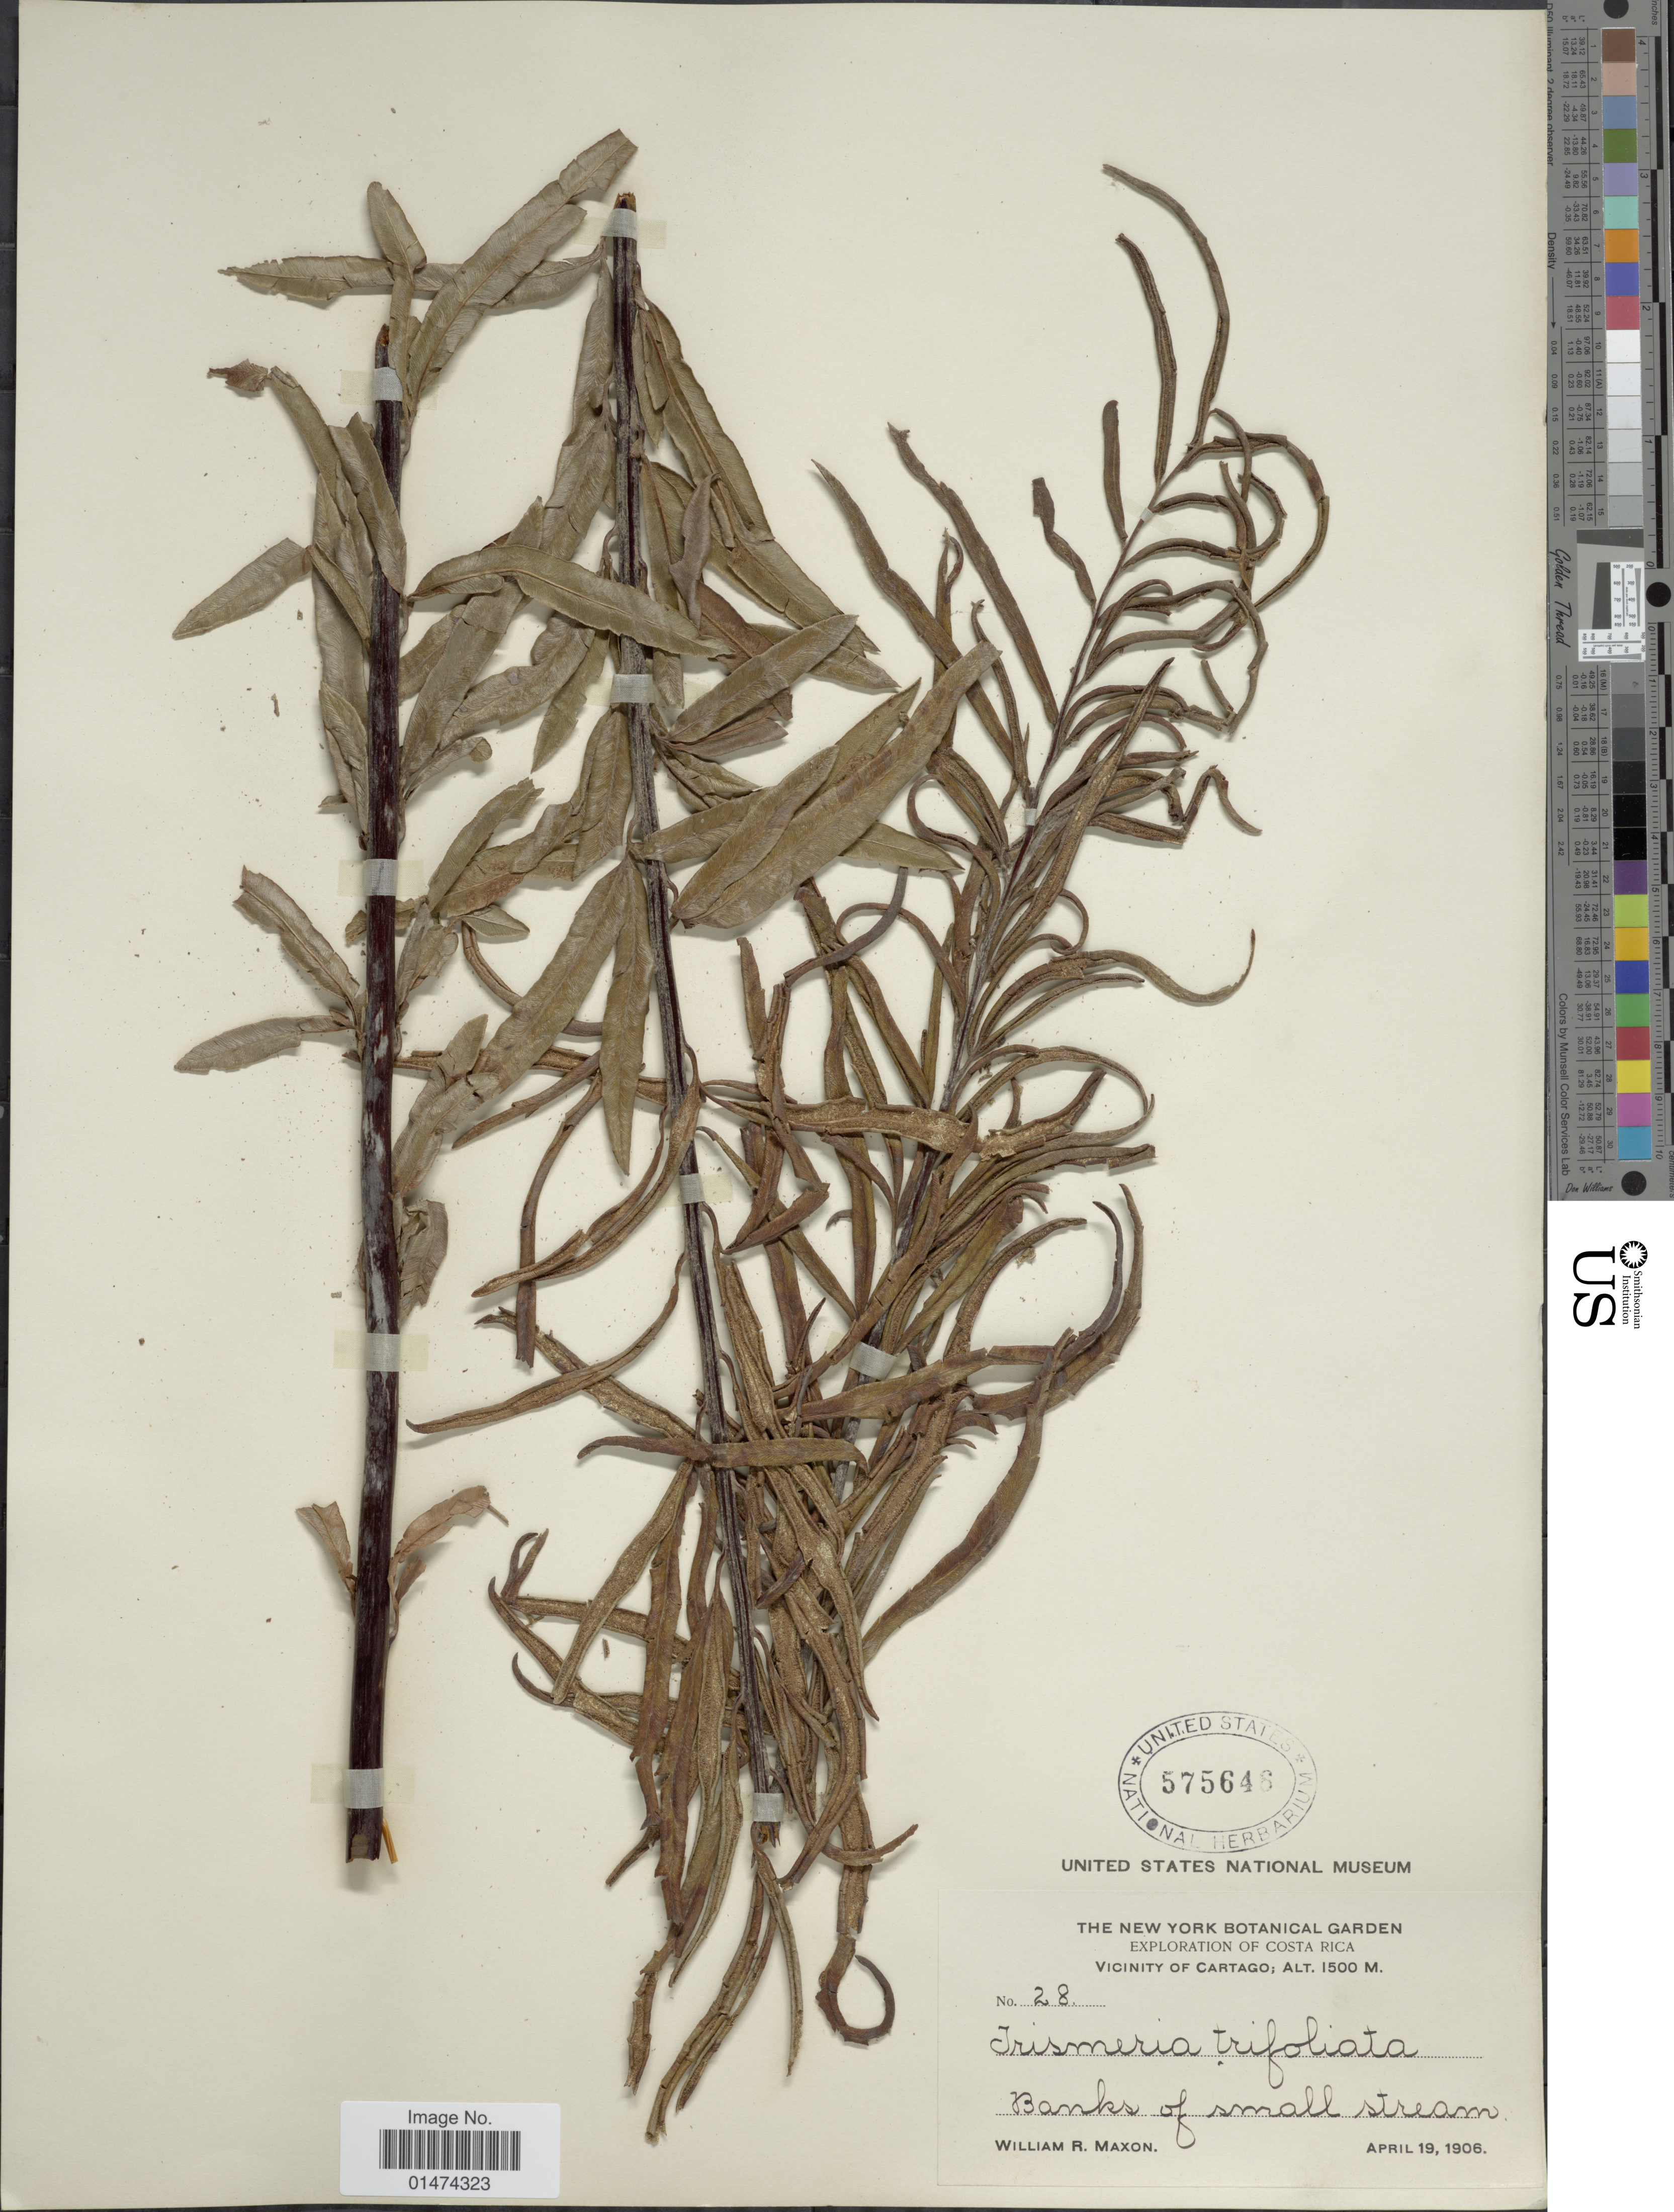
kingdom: Plantae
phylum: Tracheophyta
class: Polypodiopsida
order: Polypodiales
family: Pteridaceae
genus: Pityrogramma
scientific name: Pityrogramma trifoliata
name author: (L.) R.M. Tryon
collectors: W. R. Maxon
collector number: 28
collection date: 1906-04-19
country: Costa Rica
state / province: Cartago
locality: Vicinity of Cartago, banks of small stream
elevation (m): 1500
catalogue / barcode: US 575646